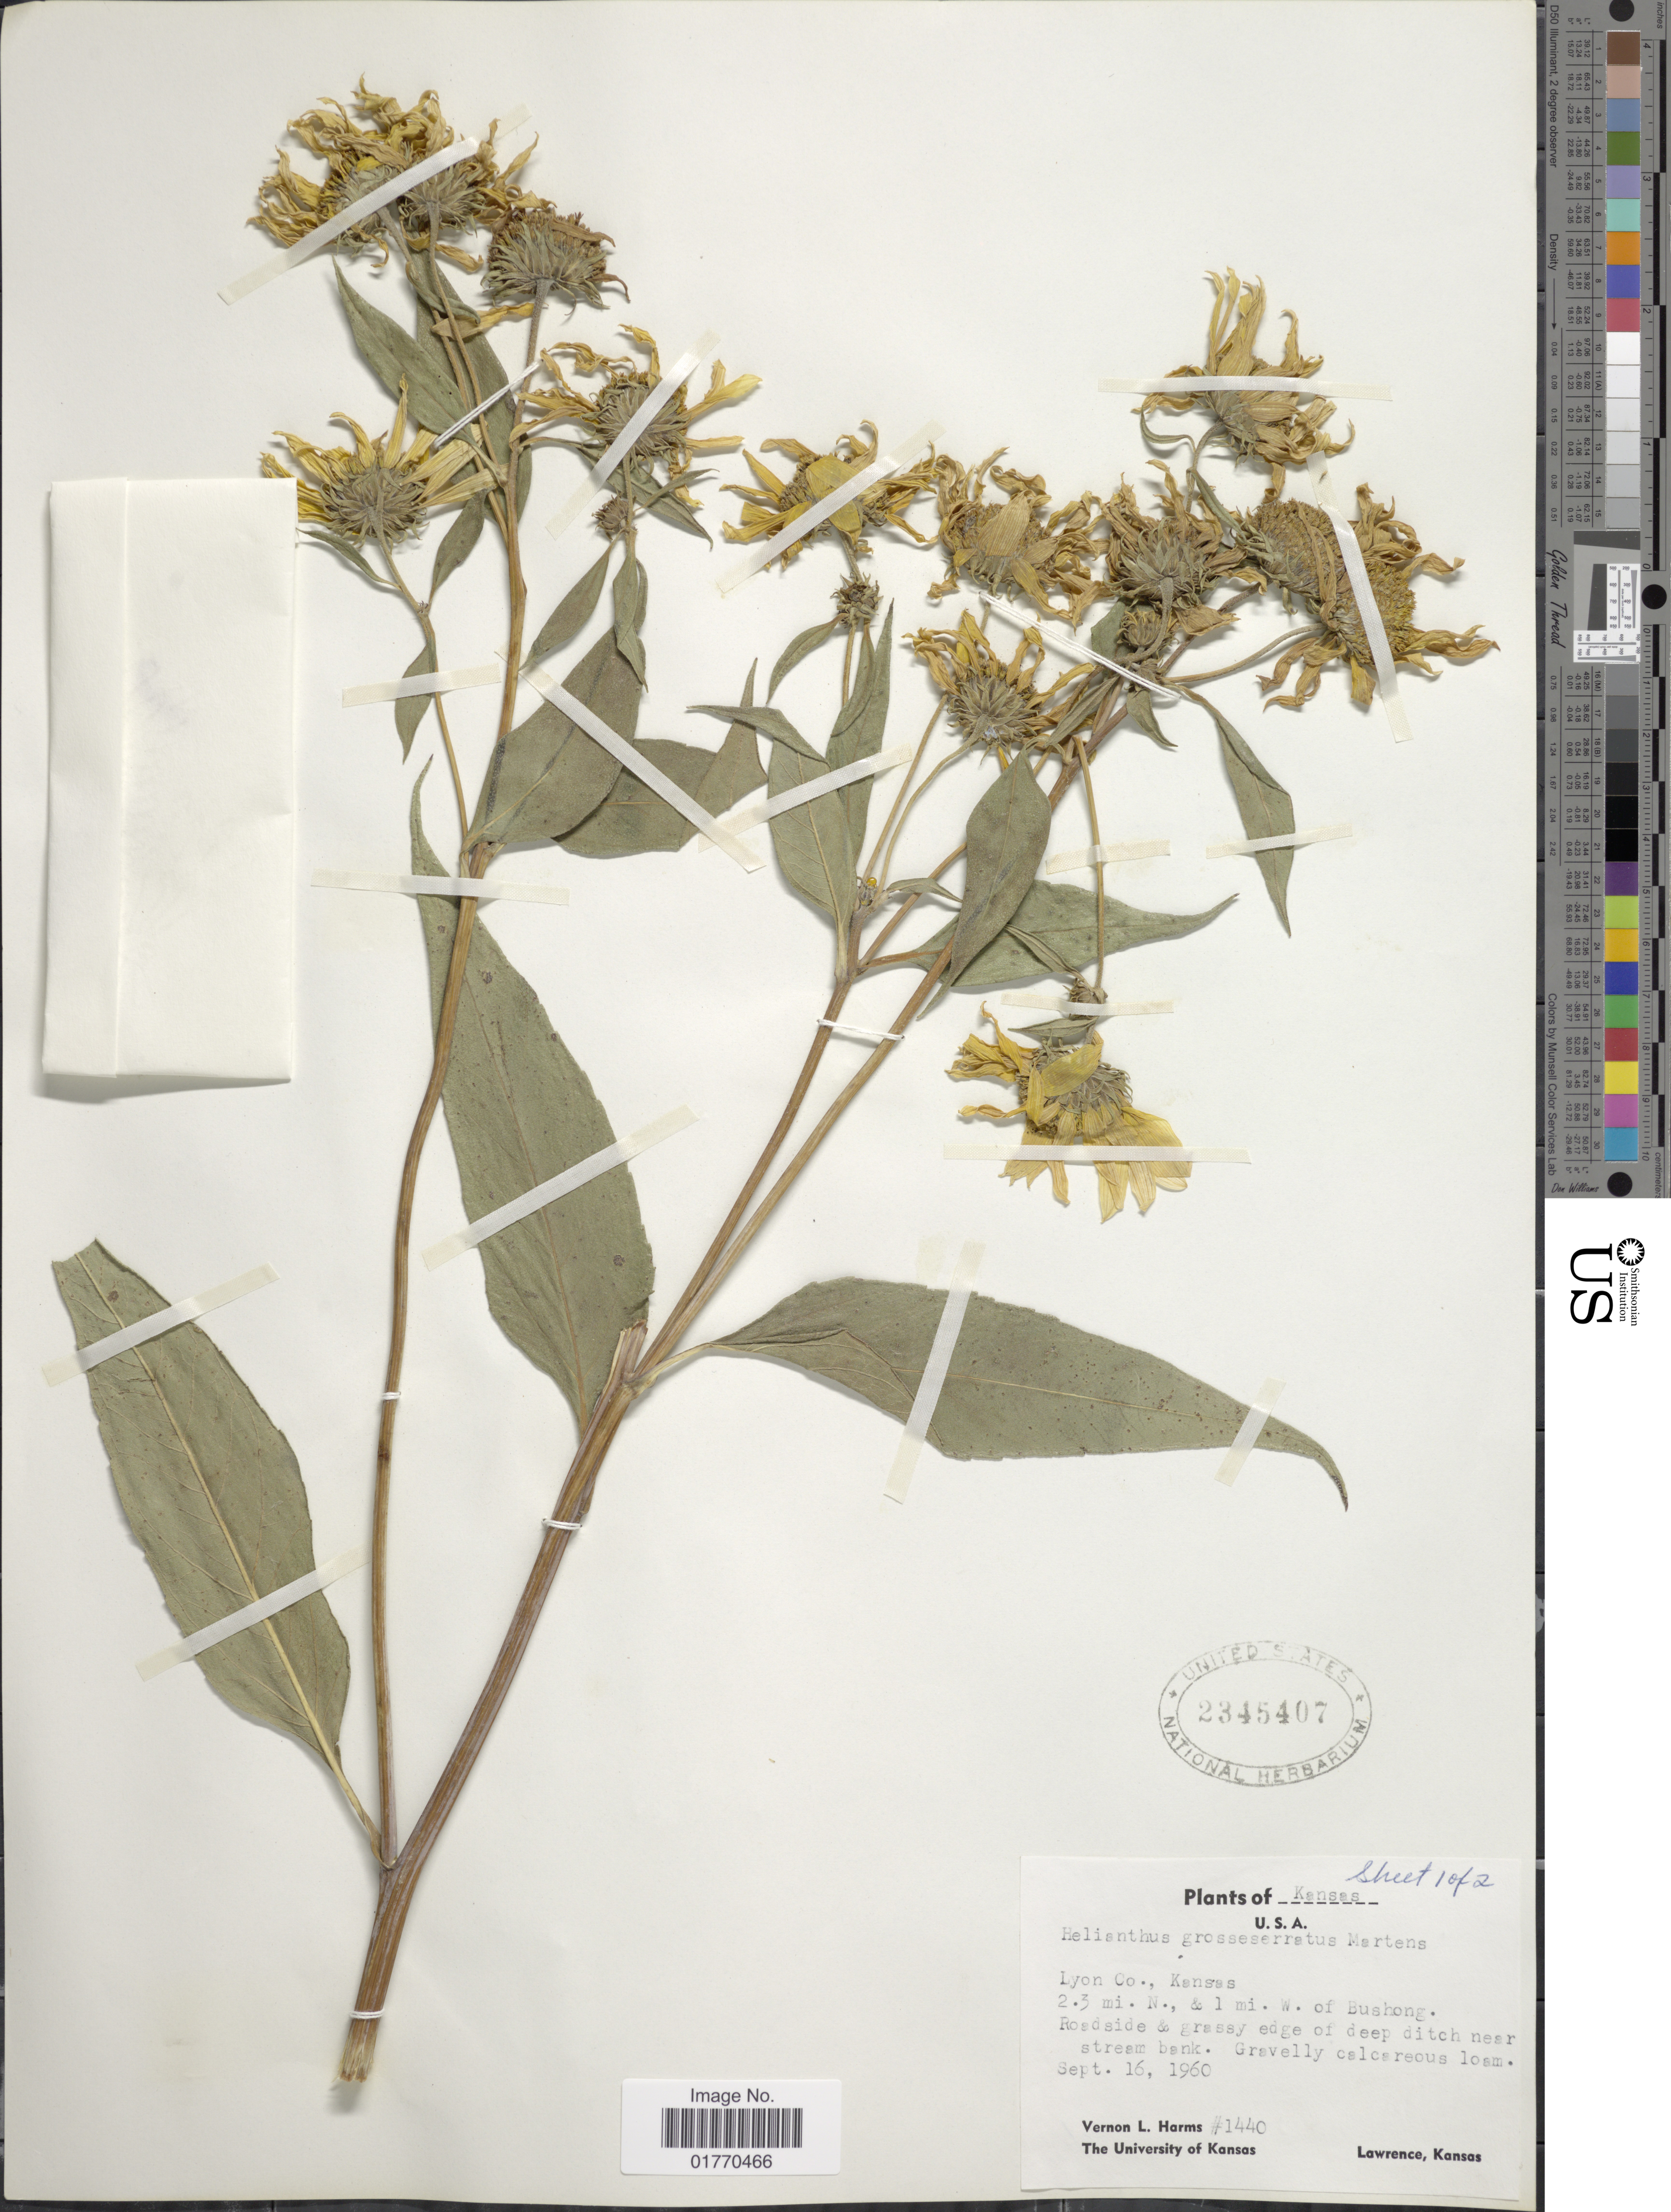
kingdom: Plantae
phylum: Tracheophyta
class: Magnoliopsida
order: Asterales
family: Asteraceae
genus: Helianthus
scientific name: Helianthus grosseserratus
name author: M. Martens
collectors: V. Harms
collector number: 1440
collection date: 1960-09-16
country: United States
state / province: Kansas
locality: Lyon Co., Kansas, 2.3 mi. N. & 1 mi. W. of Bushong, Roadside & grassy edge of deep ditch near stream bank, Lawrence, Kansas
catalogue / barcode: US 2345407